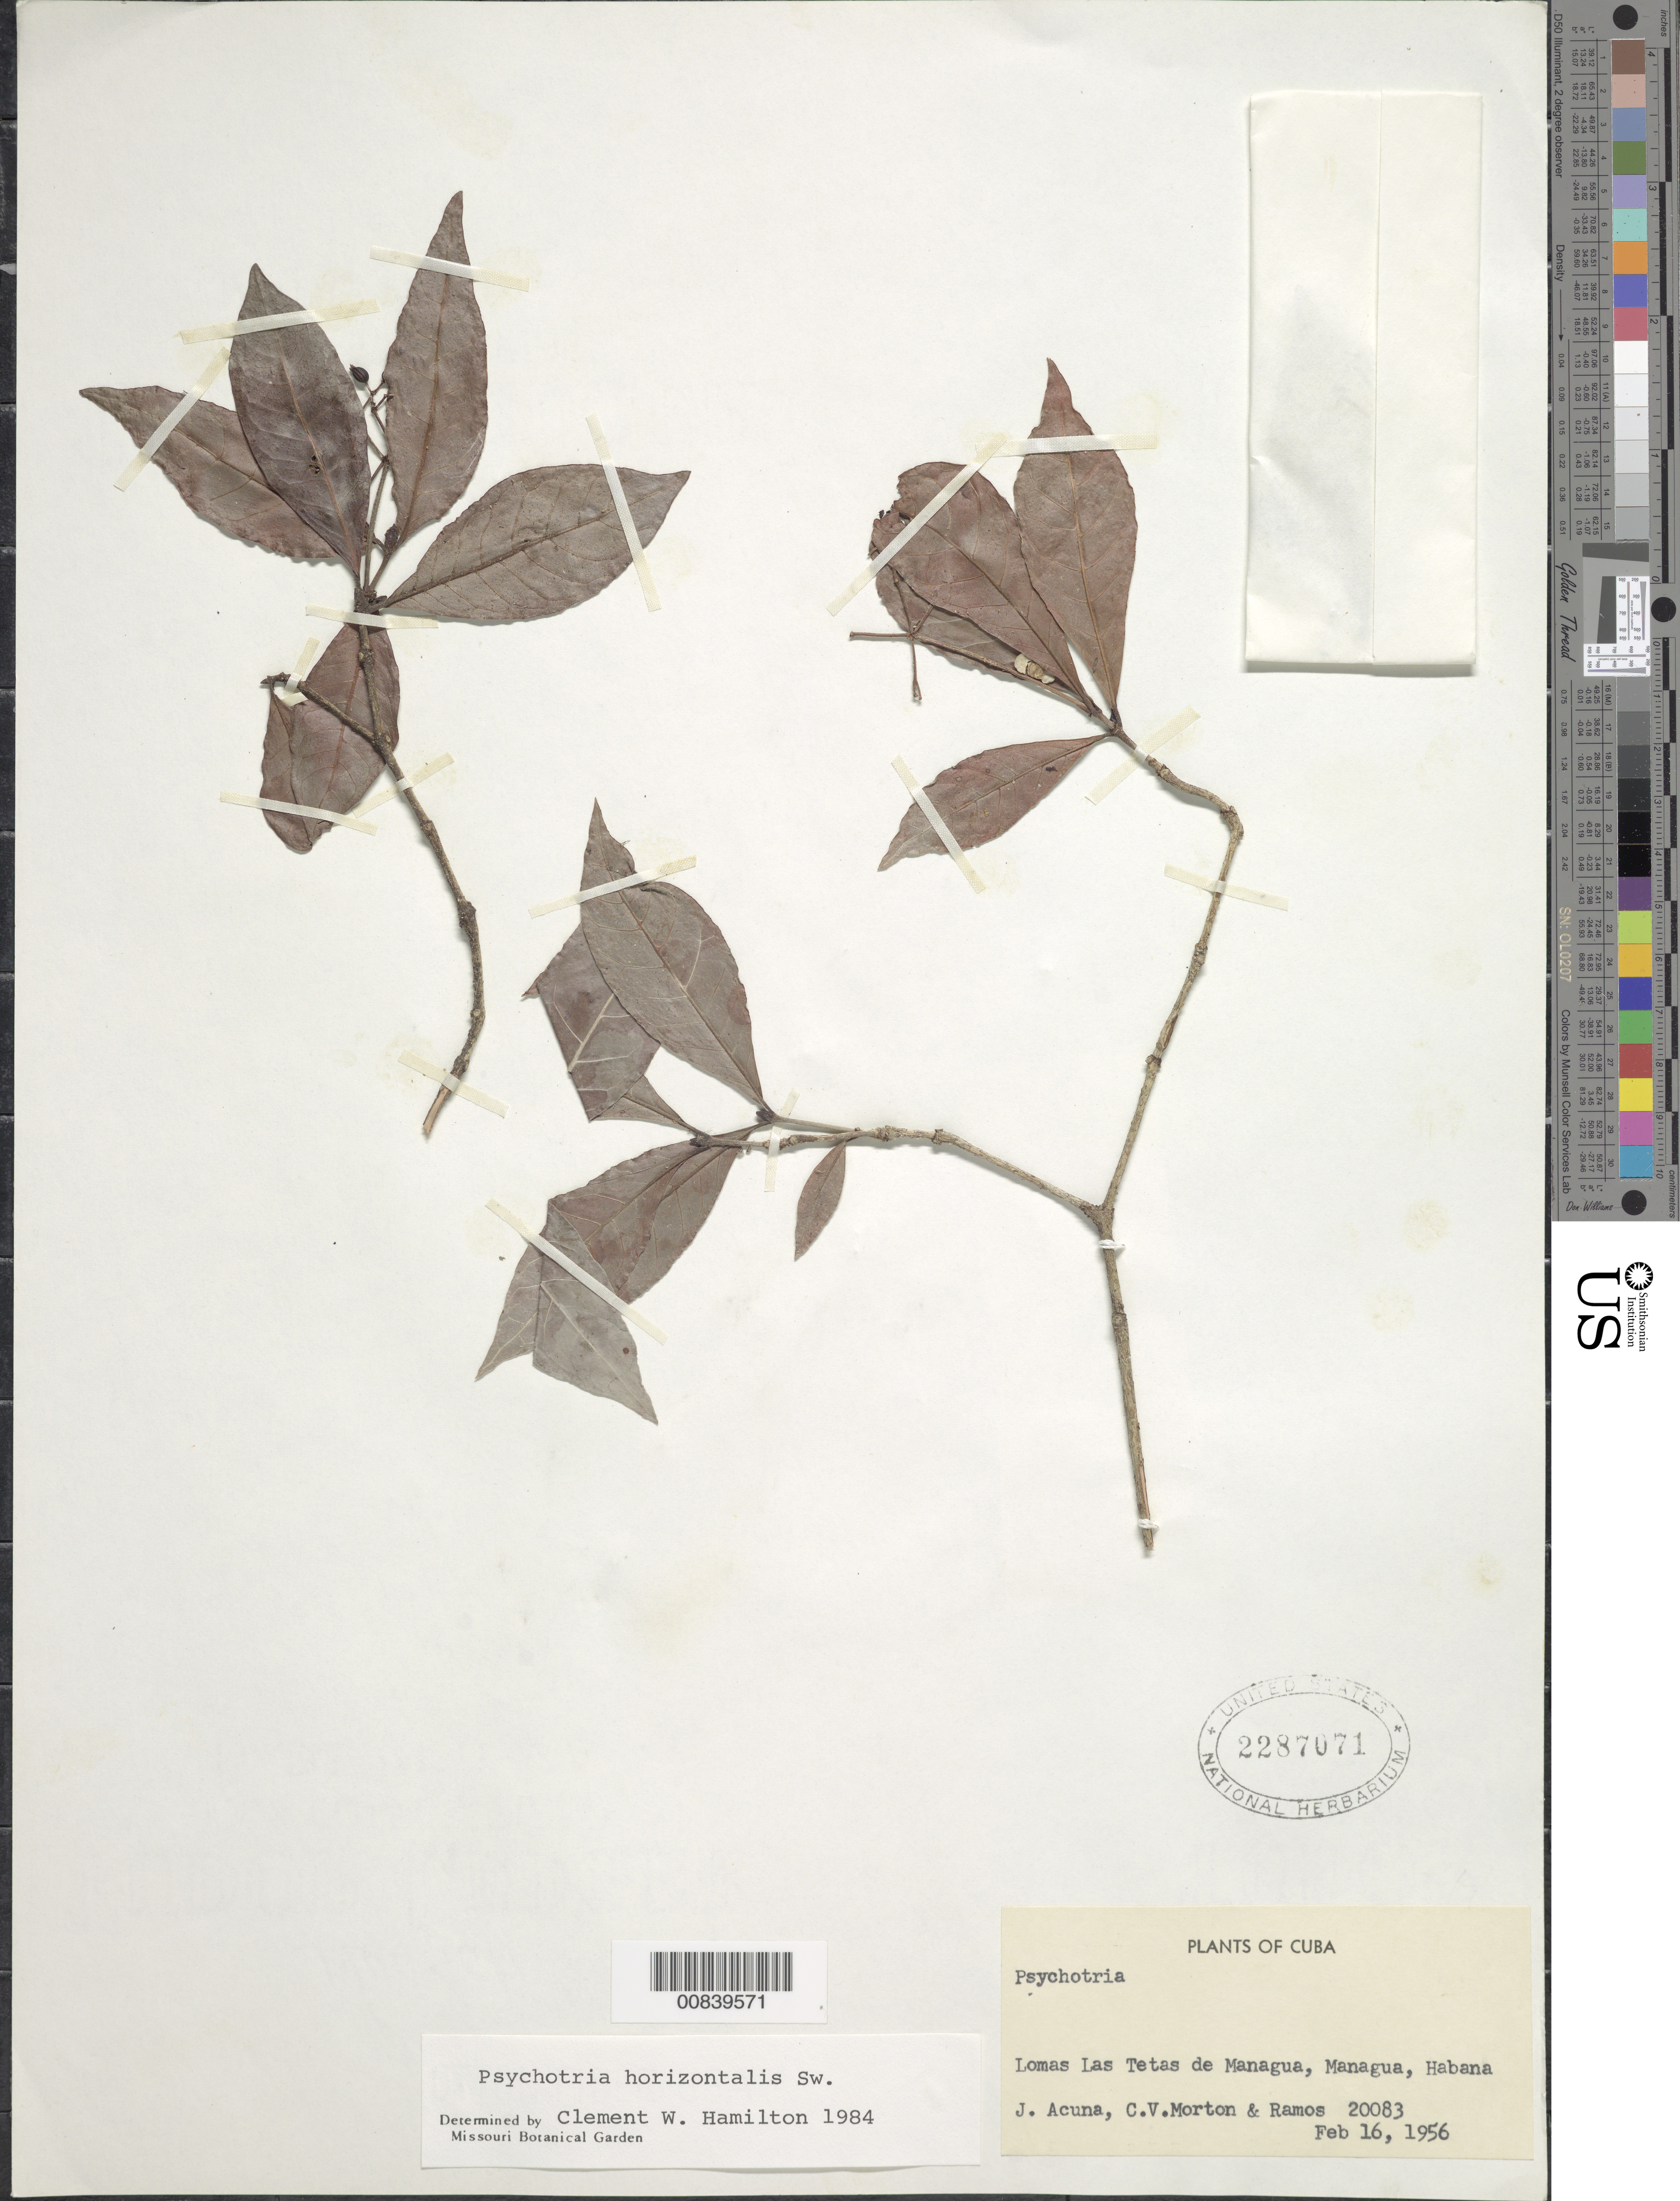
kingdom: Plantae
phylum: Tracheophyta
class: Magnoliopsida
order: Gentianales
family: Rubiaceae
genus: Psychotria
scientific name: Psychotria horizontalis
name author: Sw.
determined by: Hamilton, C. W.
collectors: J. Acuña, C. V. Morton & -. Ramos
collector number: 20083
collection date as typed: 16 Feb 1956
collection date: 1956-02-16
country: Cuba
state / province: La Habana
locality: Lomas Las Tetas de Managua, Managua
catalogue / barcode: US 2287071